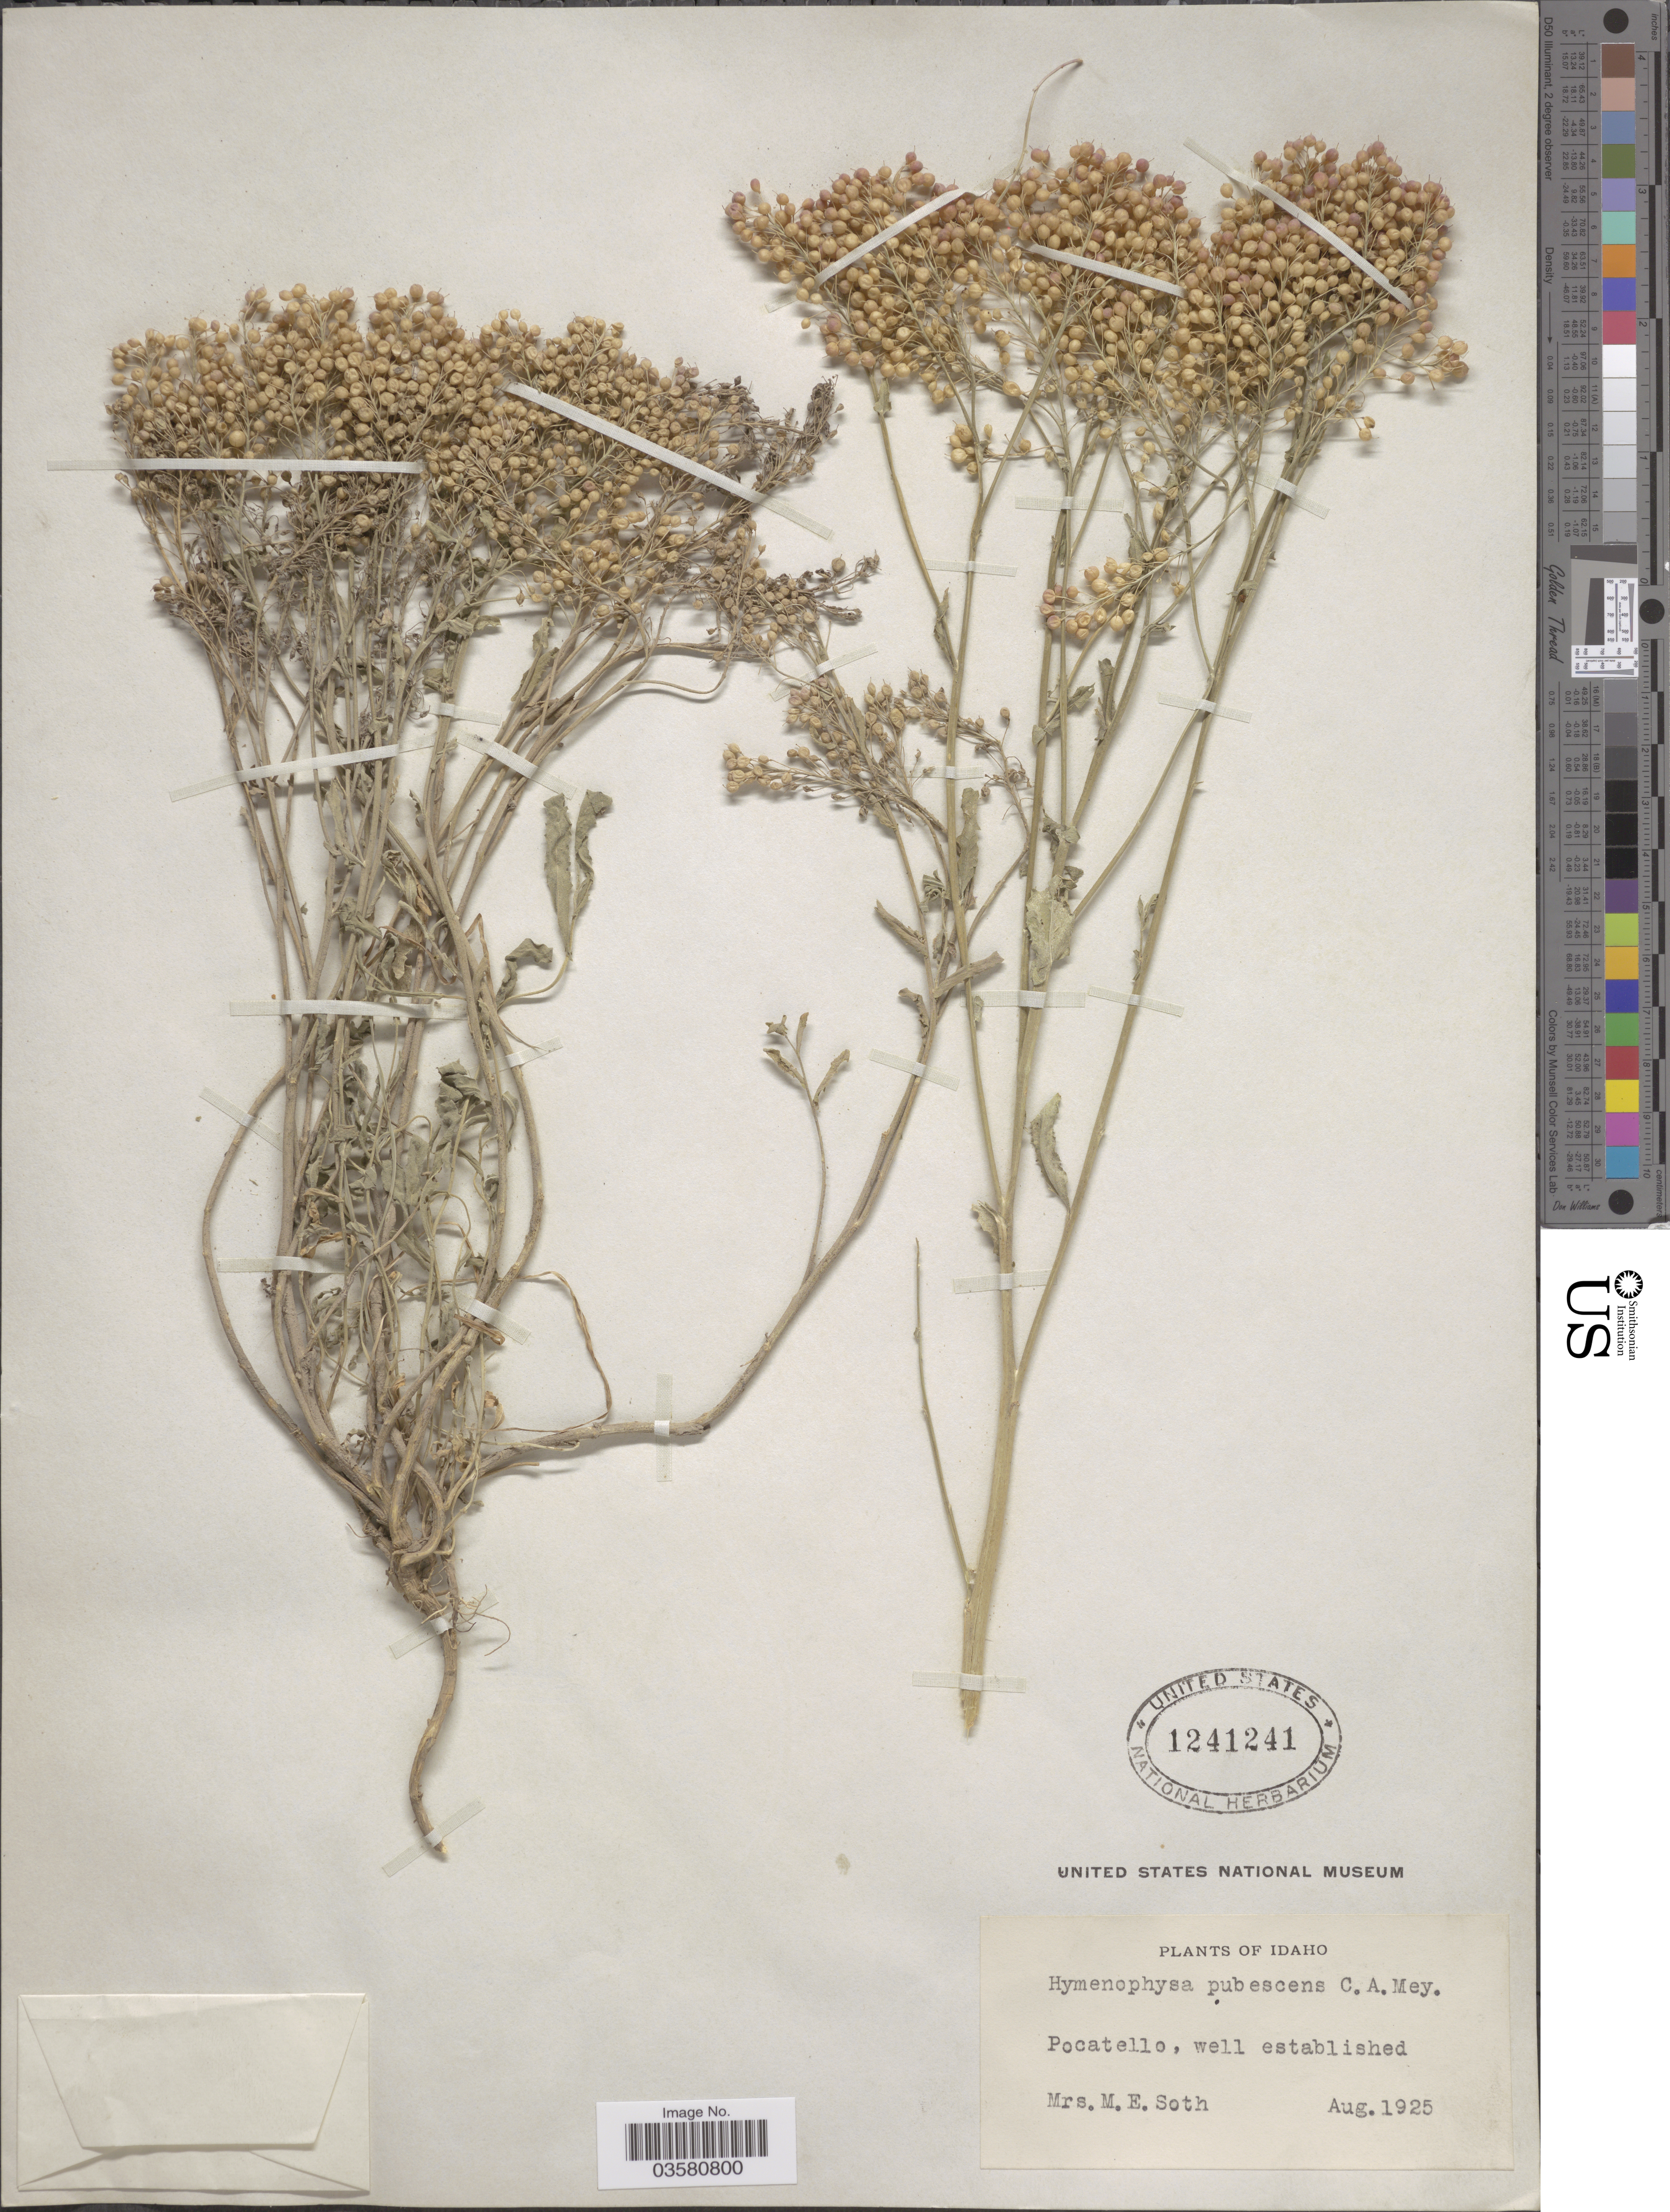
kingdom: Plantae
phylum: Tracheophyta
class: Magnoliopsida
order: Brassicales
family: Brassicaceae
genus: Lepidium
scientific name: Lepidium appelianum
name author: Al-Shehbaz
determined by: Strong, M. T., (US), Smithsonian Institution - National Museum of Natural History (UNITED STATES)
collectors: M. Soth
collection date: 1925-08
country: United States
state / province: Idaho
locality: Pocatello, well established.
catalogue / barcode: US 1241241